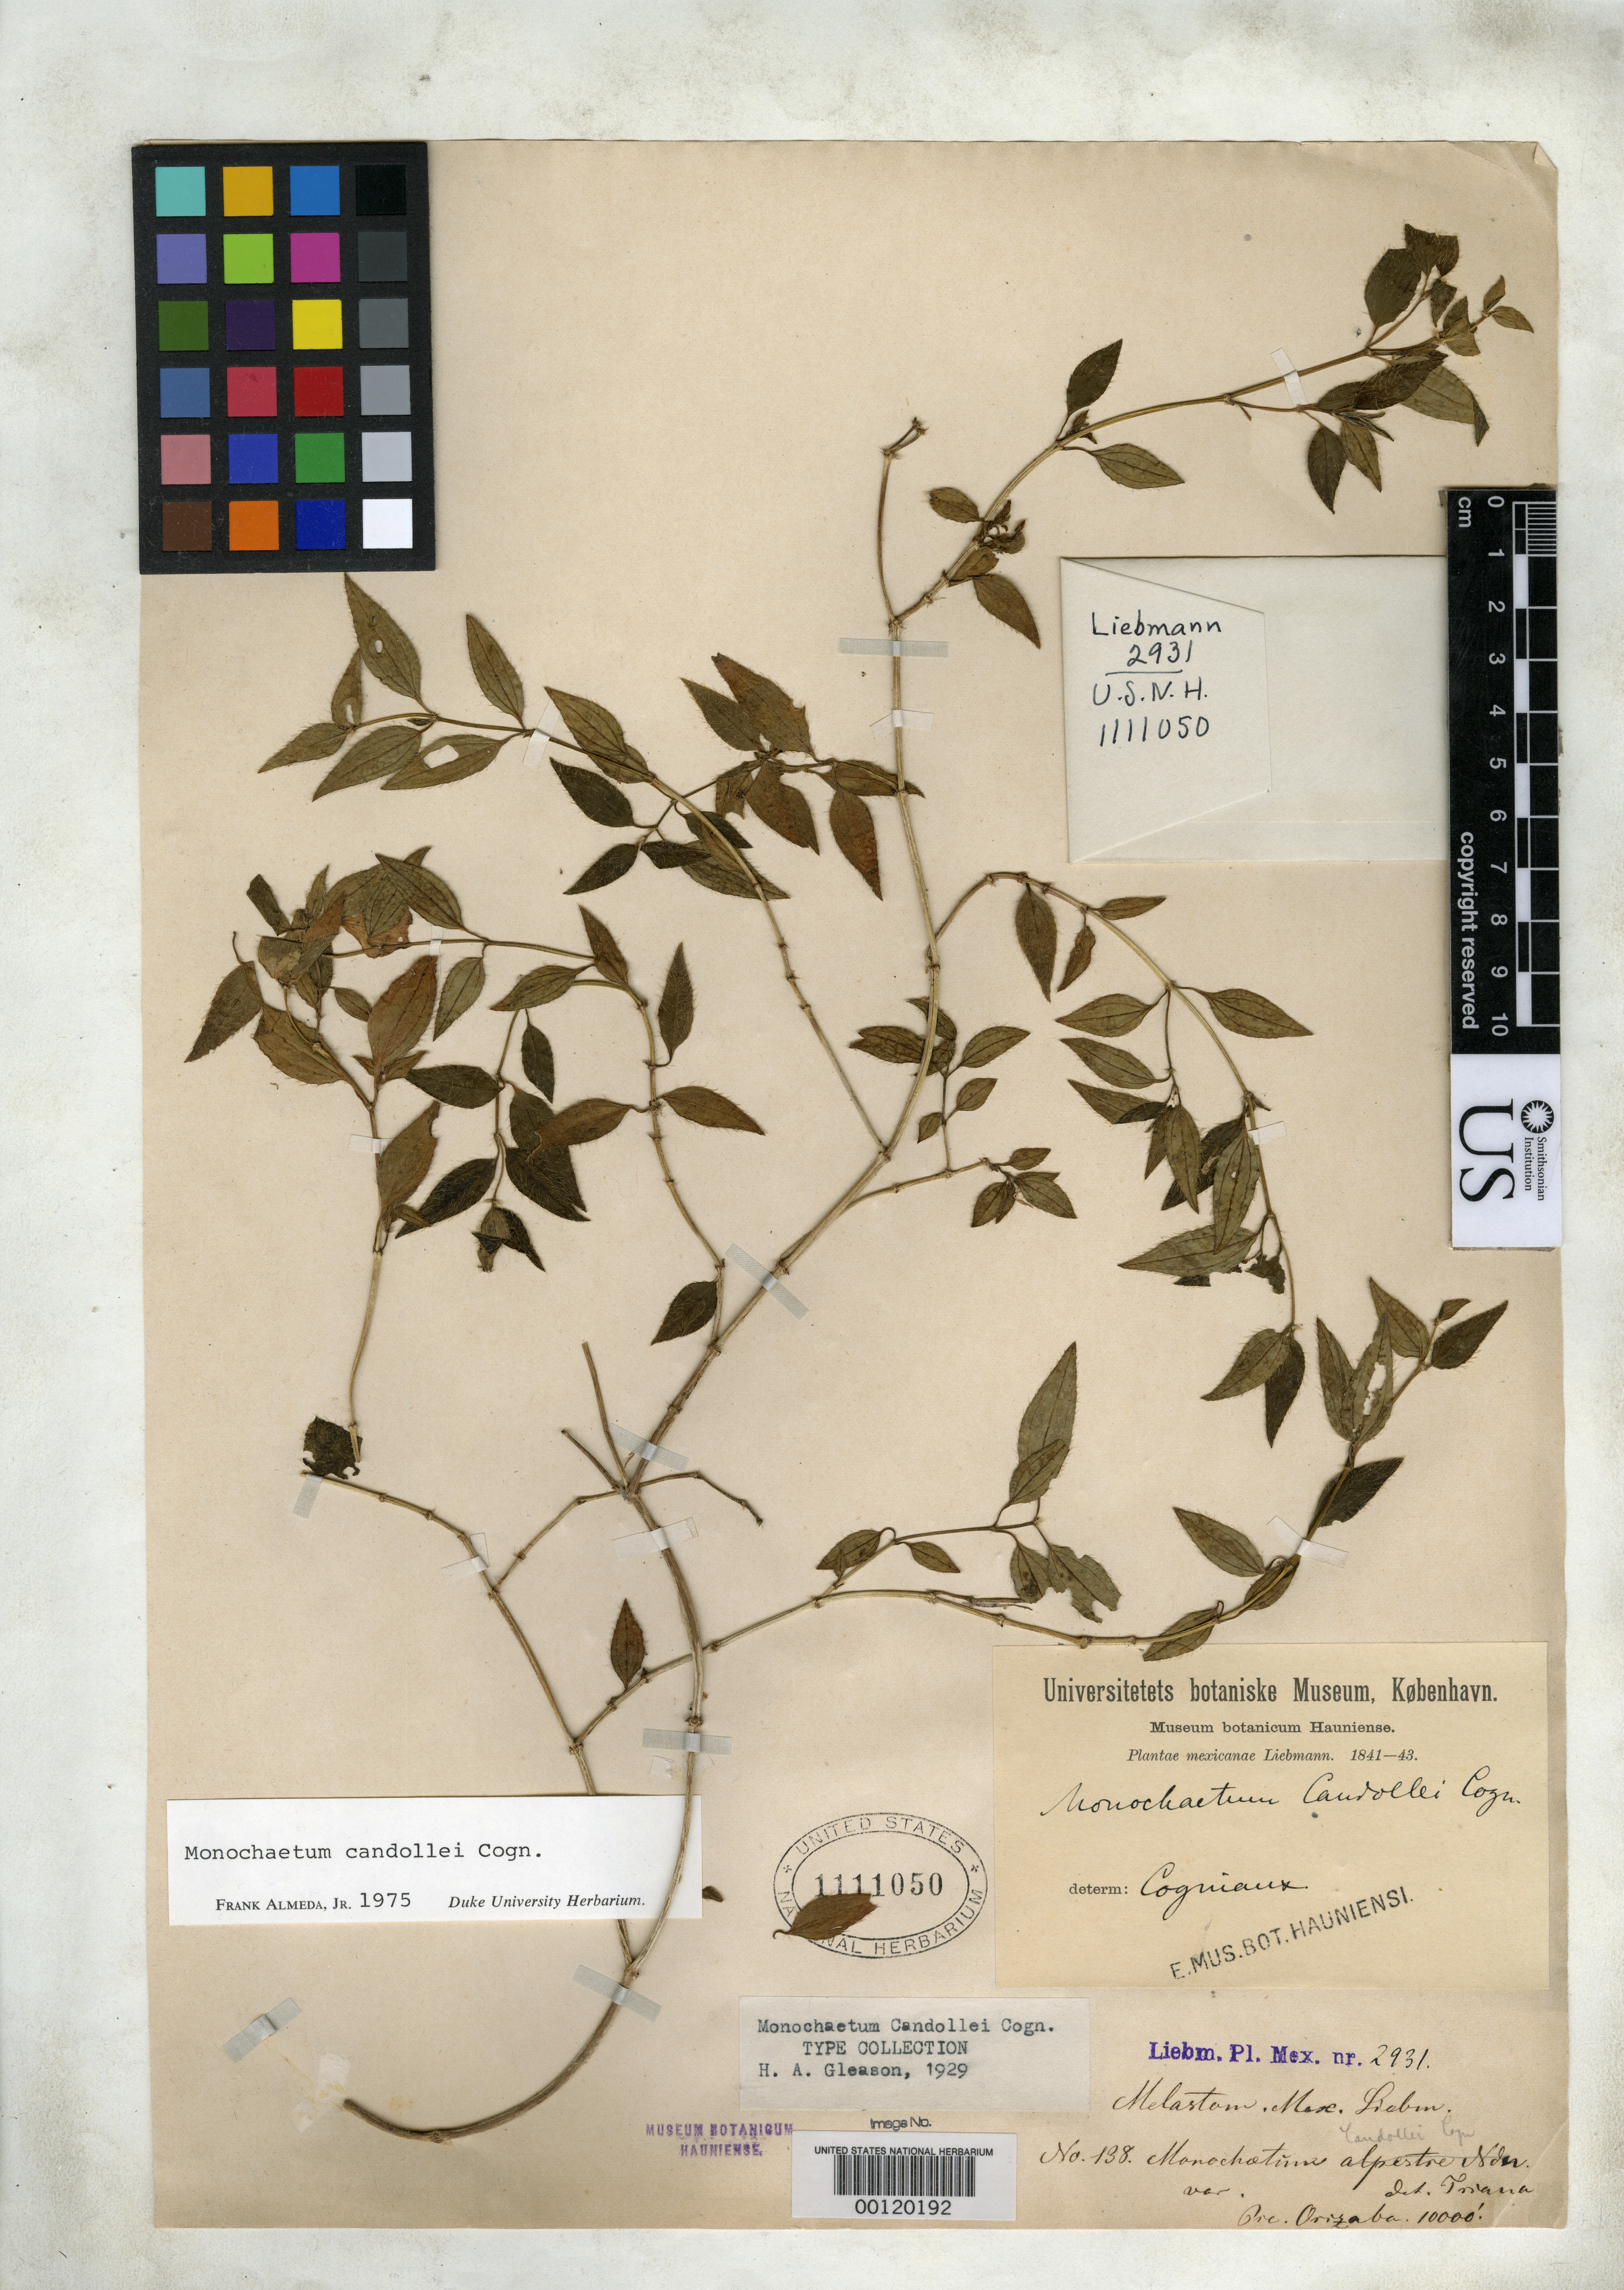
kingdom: Plantae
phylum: Tracheophyta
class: Magnoliopsida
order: Myrtales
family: Melastomataceae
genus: Monochaetum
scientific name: Monochaetum candollei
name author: Cogn. in A. DC.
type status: Isosyntype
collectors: F. M. Liebmann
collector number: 2931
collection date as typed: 1841 to -- --- 1843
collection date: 1841/1843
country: Mexico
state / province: Veracruz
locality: Orizaba.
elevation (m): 3300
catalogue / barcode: US 1111050